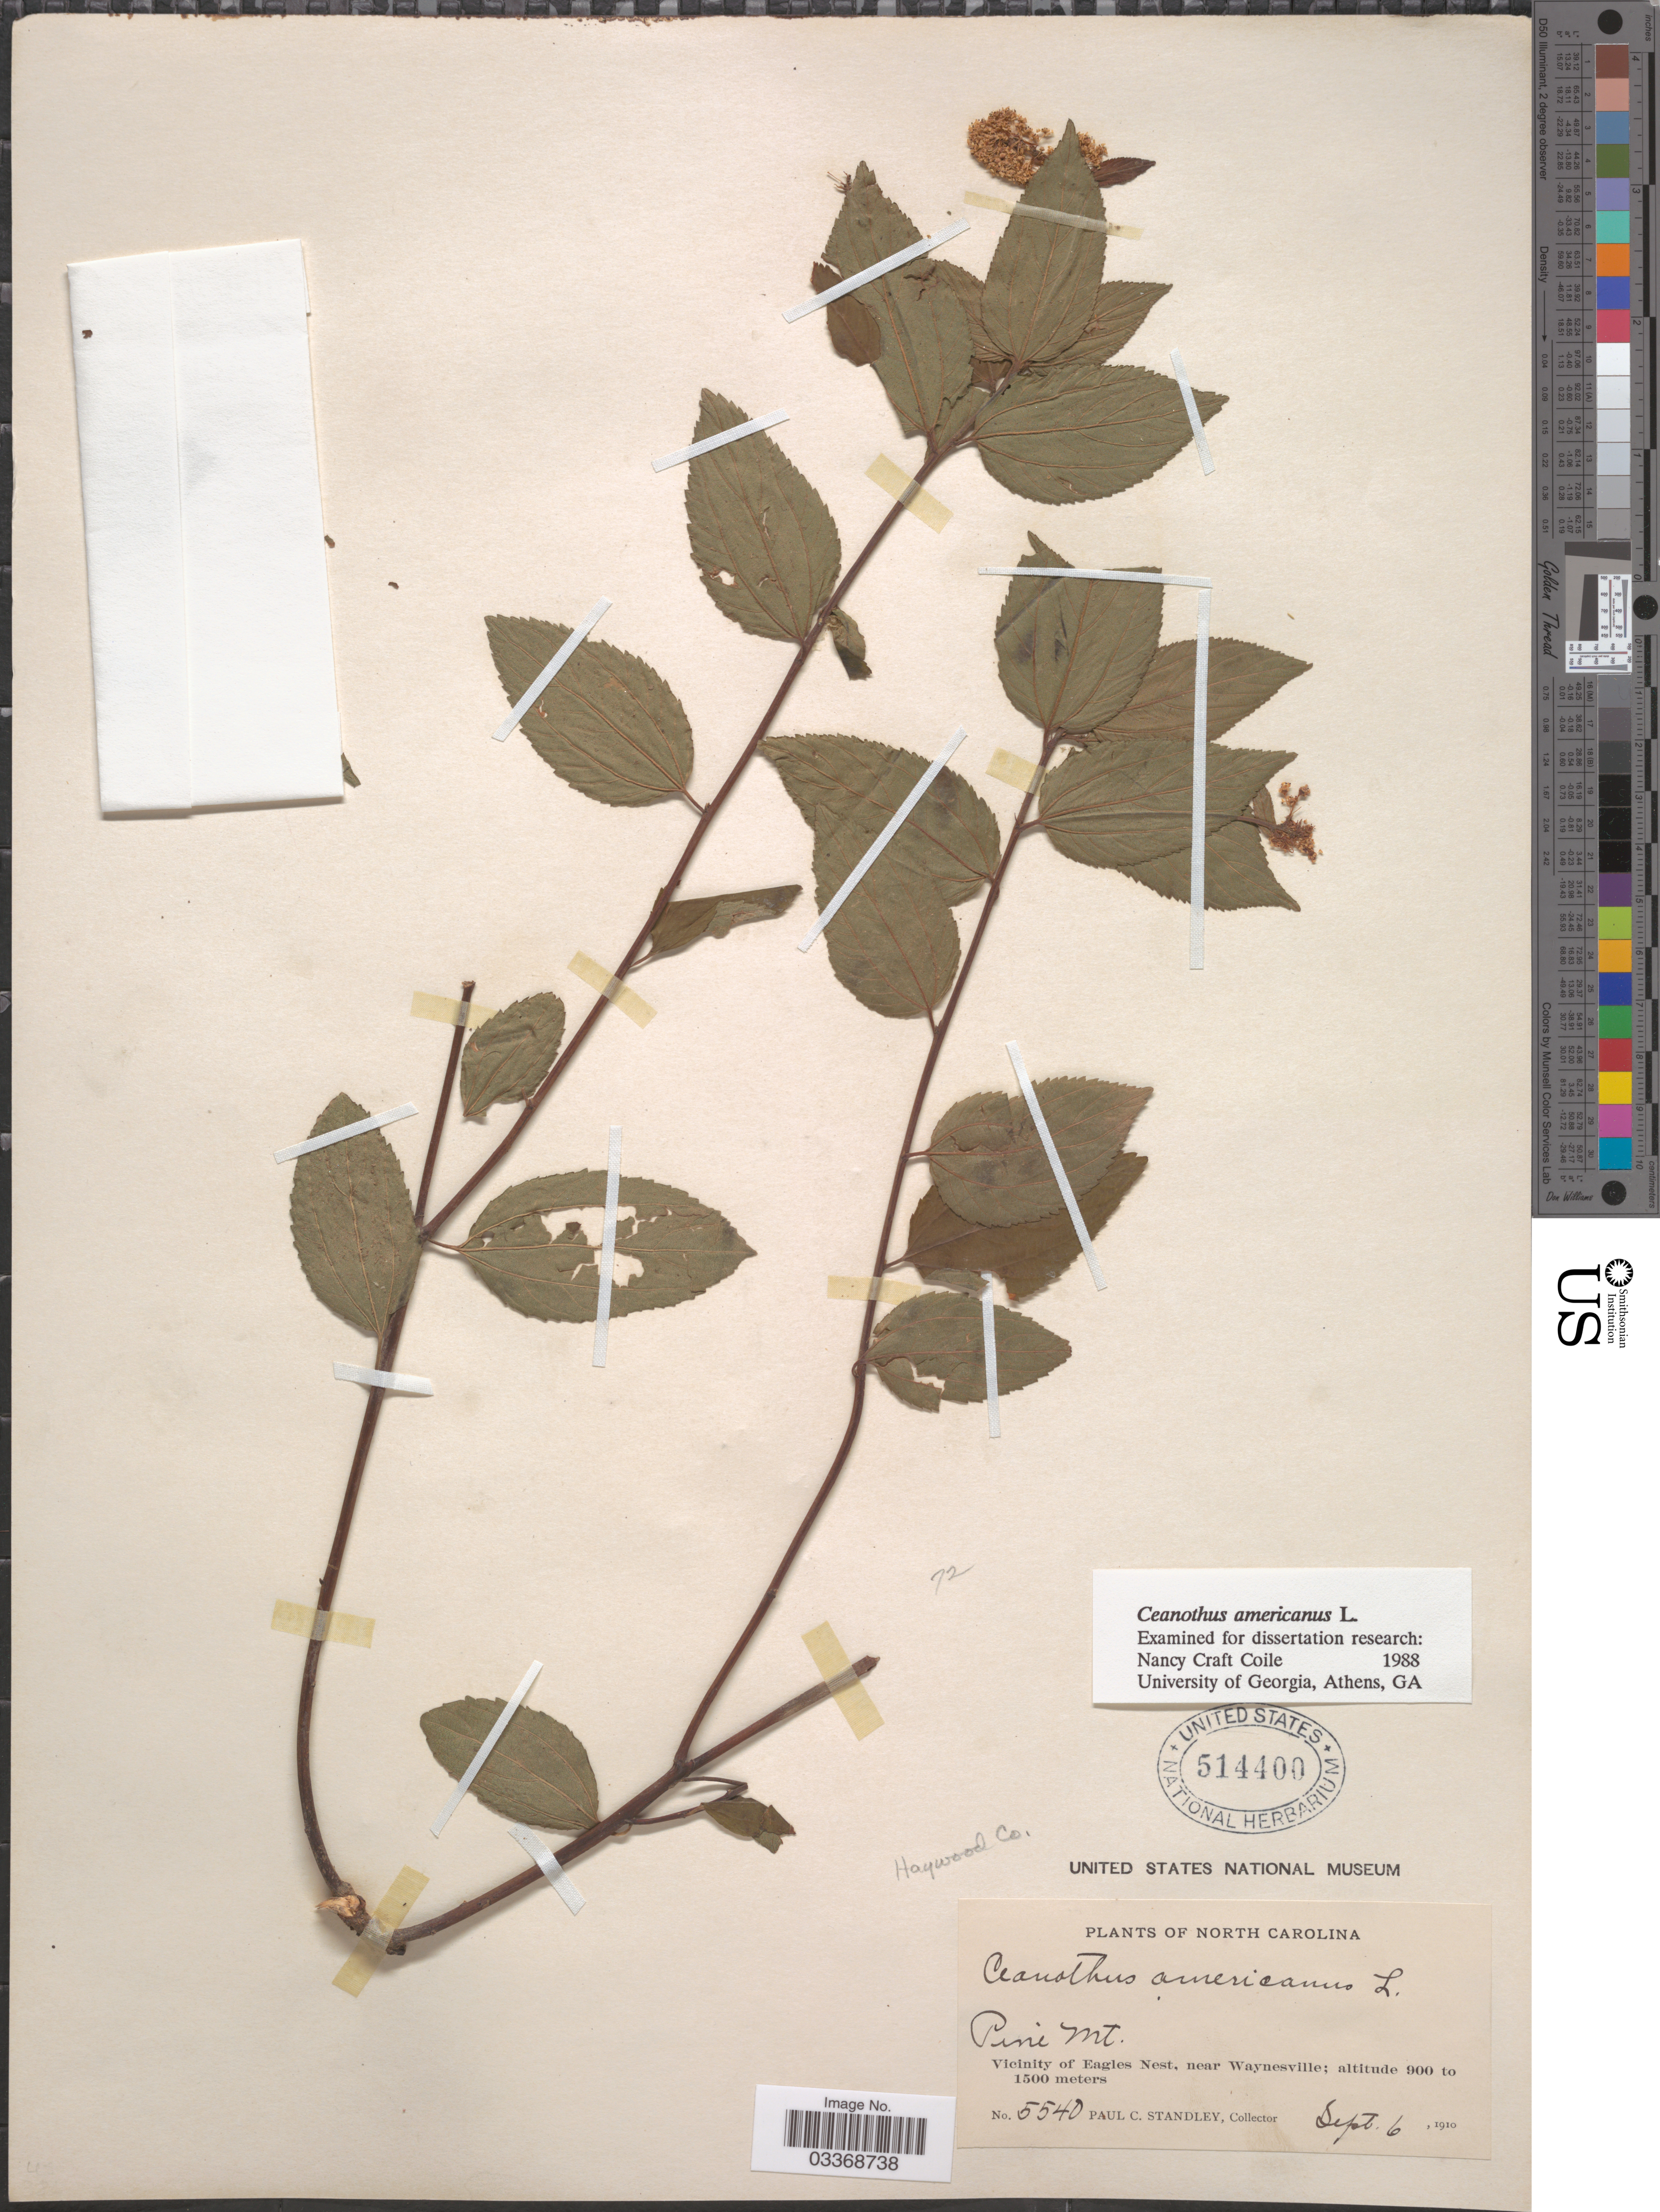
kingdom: Plantae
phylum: Tracheophyta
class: Magnoliopsida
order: Rosales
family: Rhamnaceae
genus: Ceanothus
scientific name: Ceanothus americanus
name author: L.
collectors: P. C. Standley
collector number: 5540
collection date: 1910-09-06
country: United States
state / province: North Carolina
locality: Pine Mt. Vicinity of Eagles Nest, near Waynesville. Haywood Co.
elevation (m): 900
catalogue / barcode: US 514400